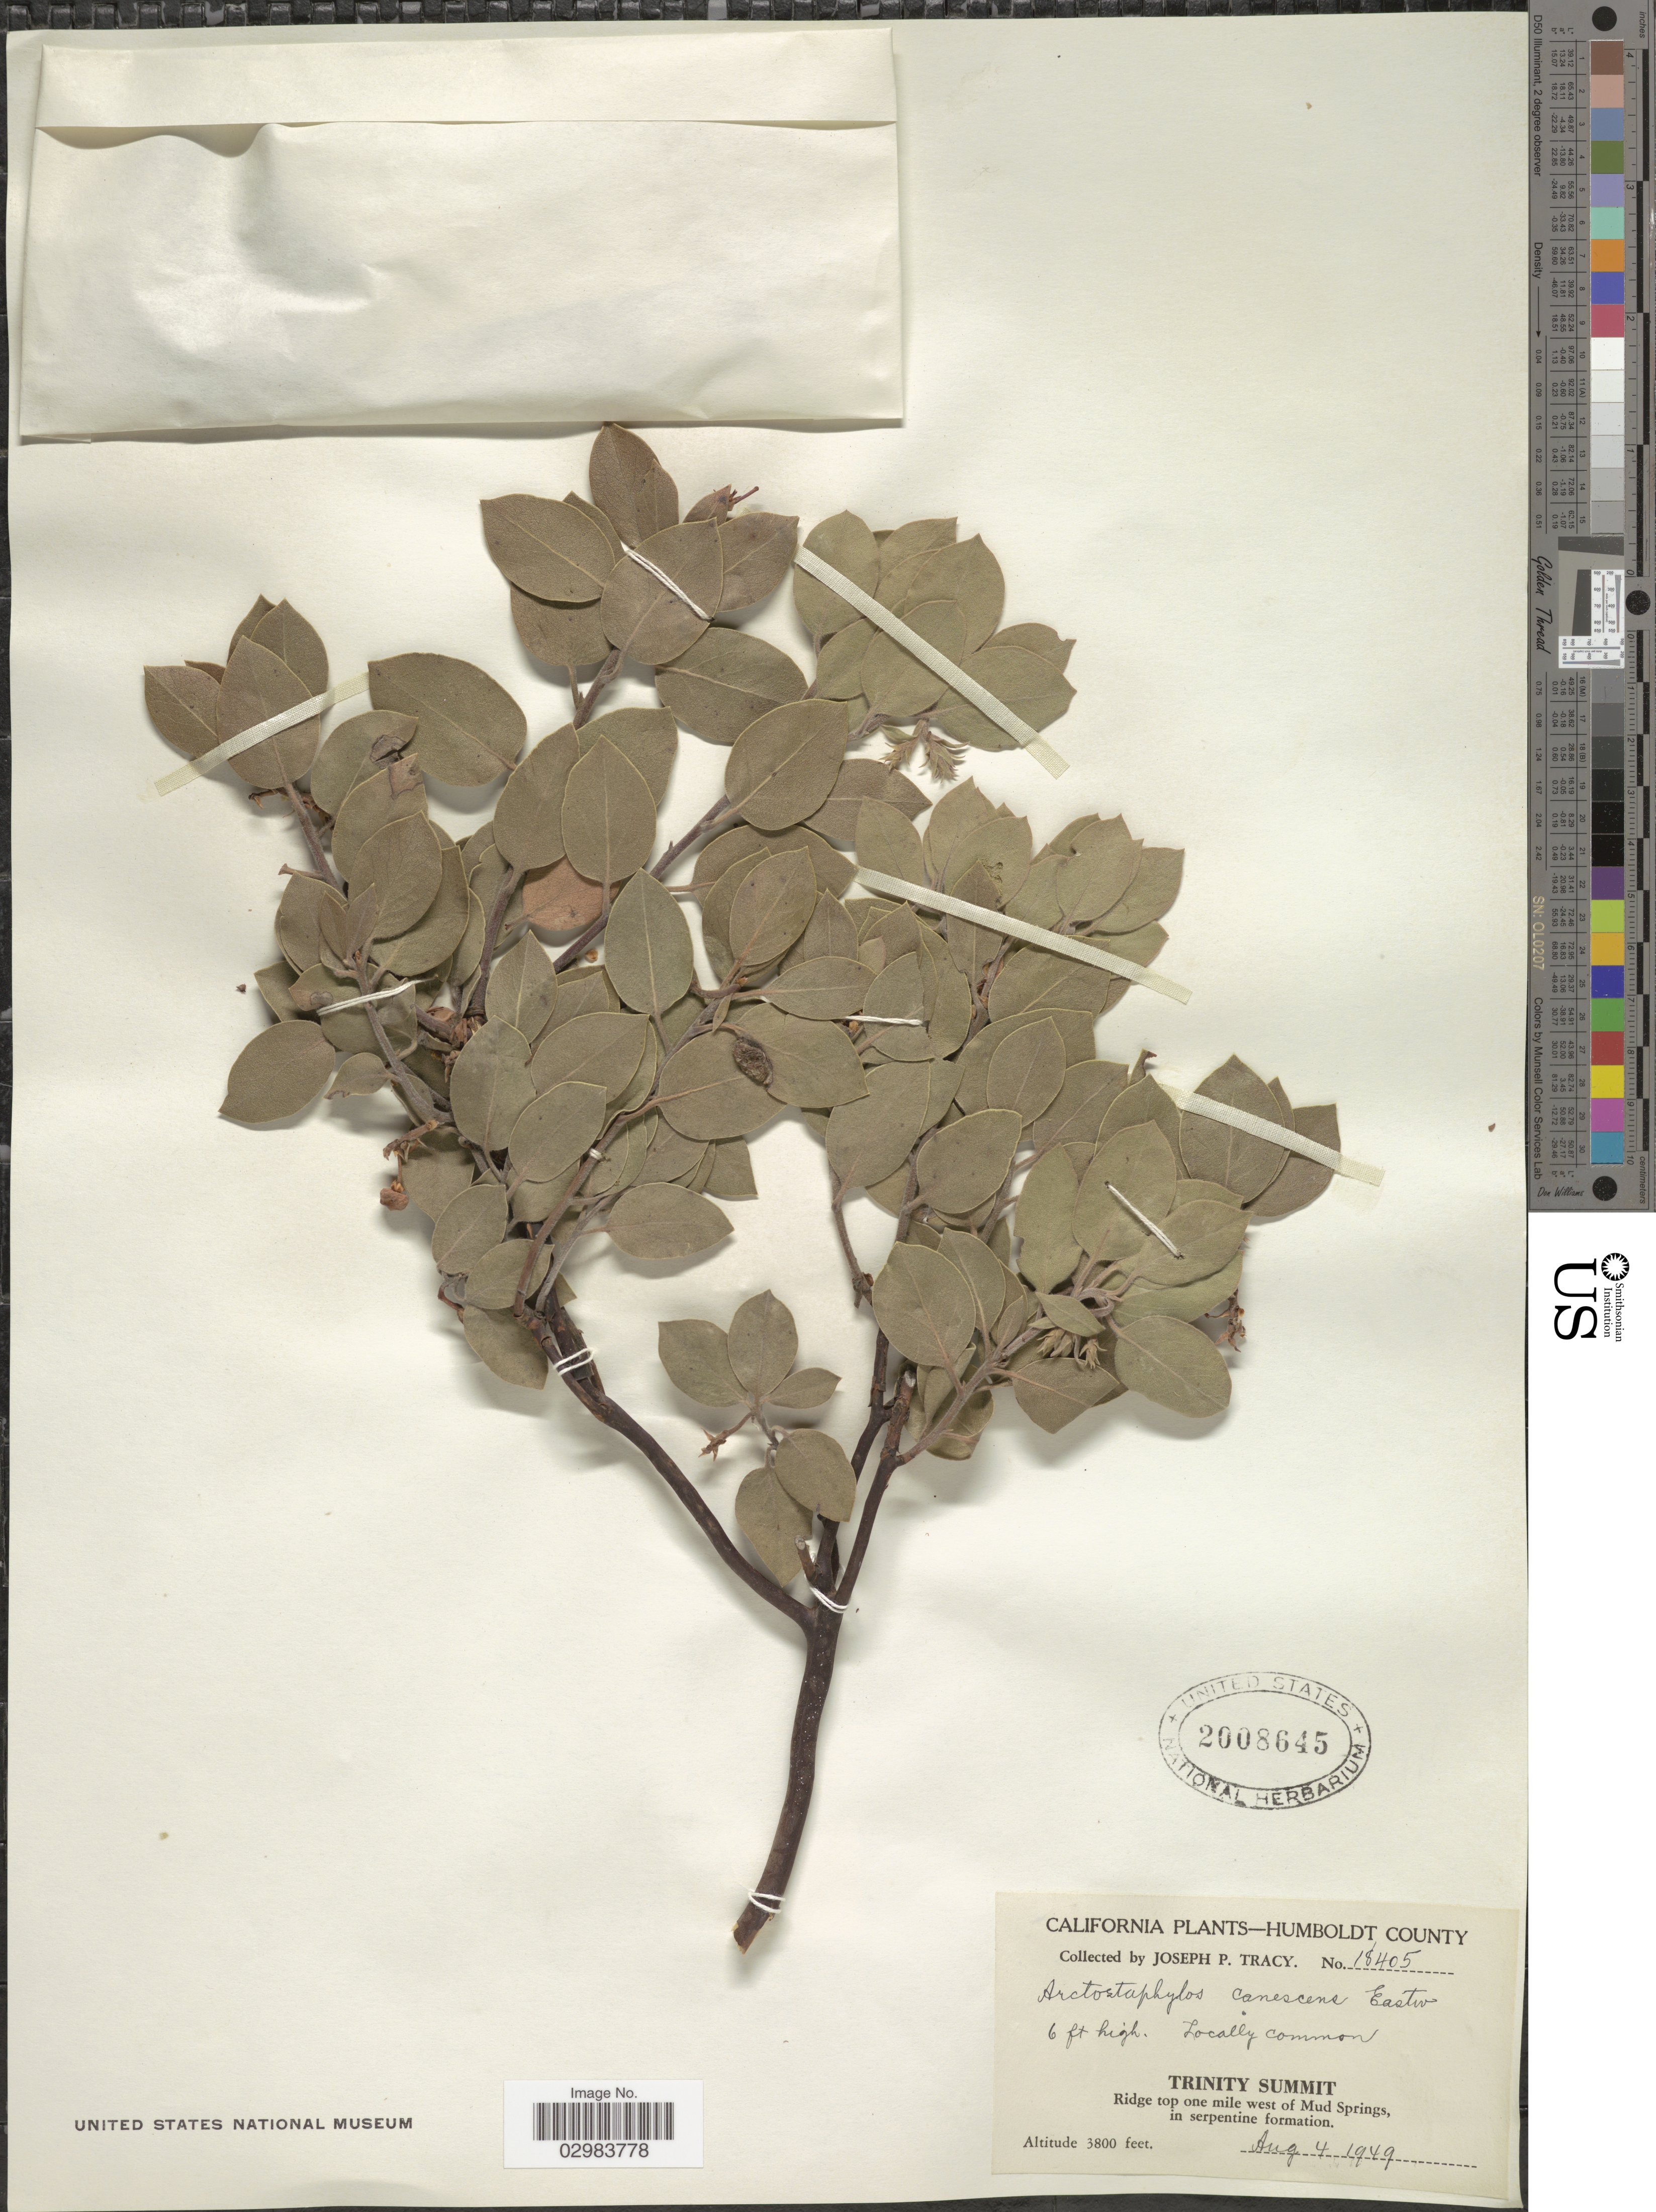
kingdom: Plantae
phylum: Tracheophyta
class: Magnoliopsida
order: Ericales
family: Ericaceae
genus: Arctostaphylos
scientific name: Arctostaphylos canescens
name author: Eastw.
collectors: J. Tracy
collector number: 18405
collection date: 1949-08-04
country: United States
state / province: California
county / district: Humboldt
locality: Humboldt County. Trinity Summit. Ridge top one mile west of Mud Springs, in serpentine formations.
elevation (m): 1158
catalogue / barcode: US 2008645